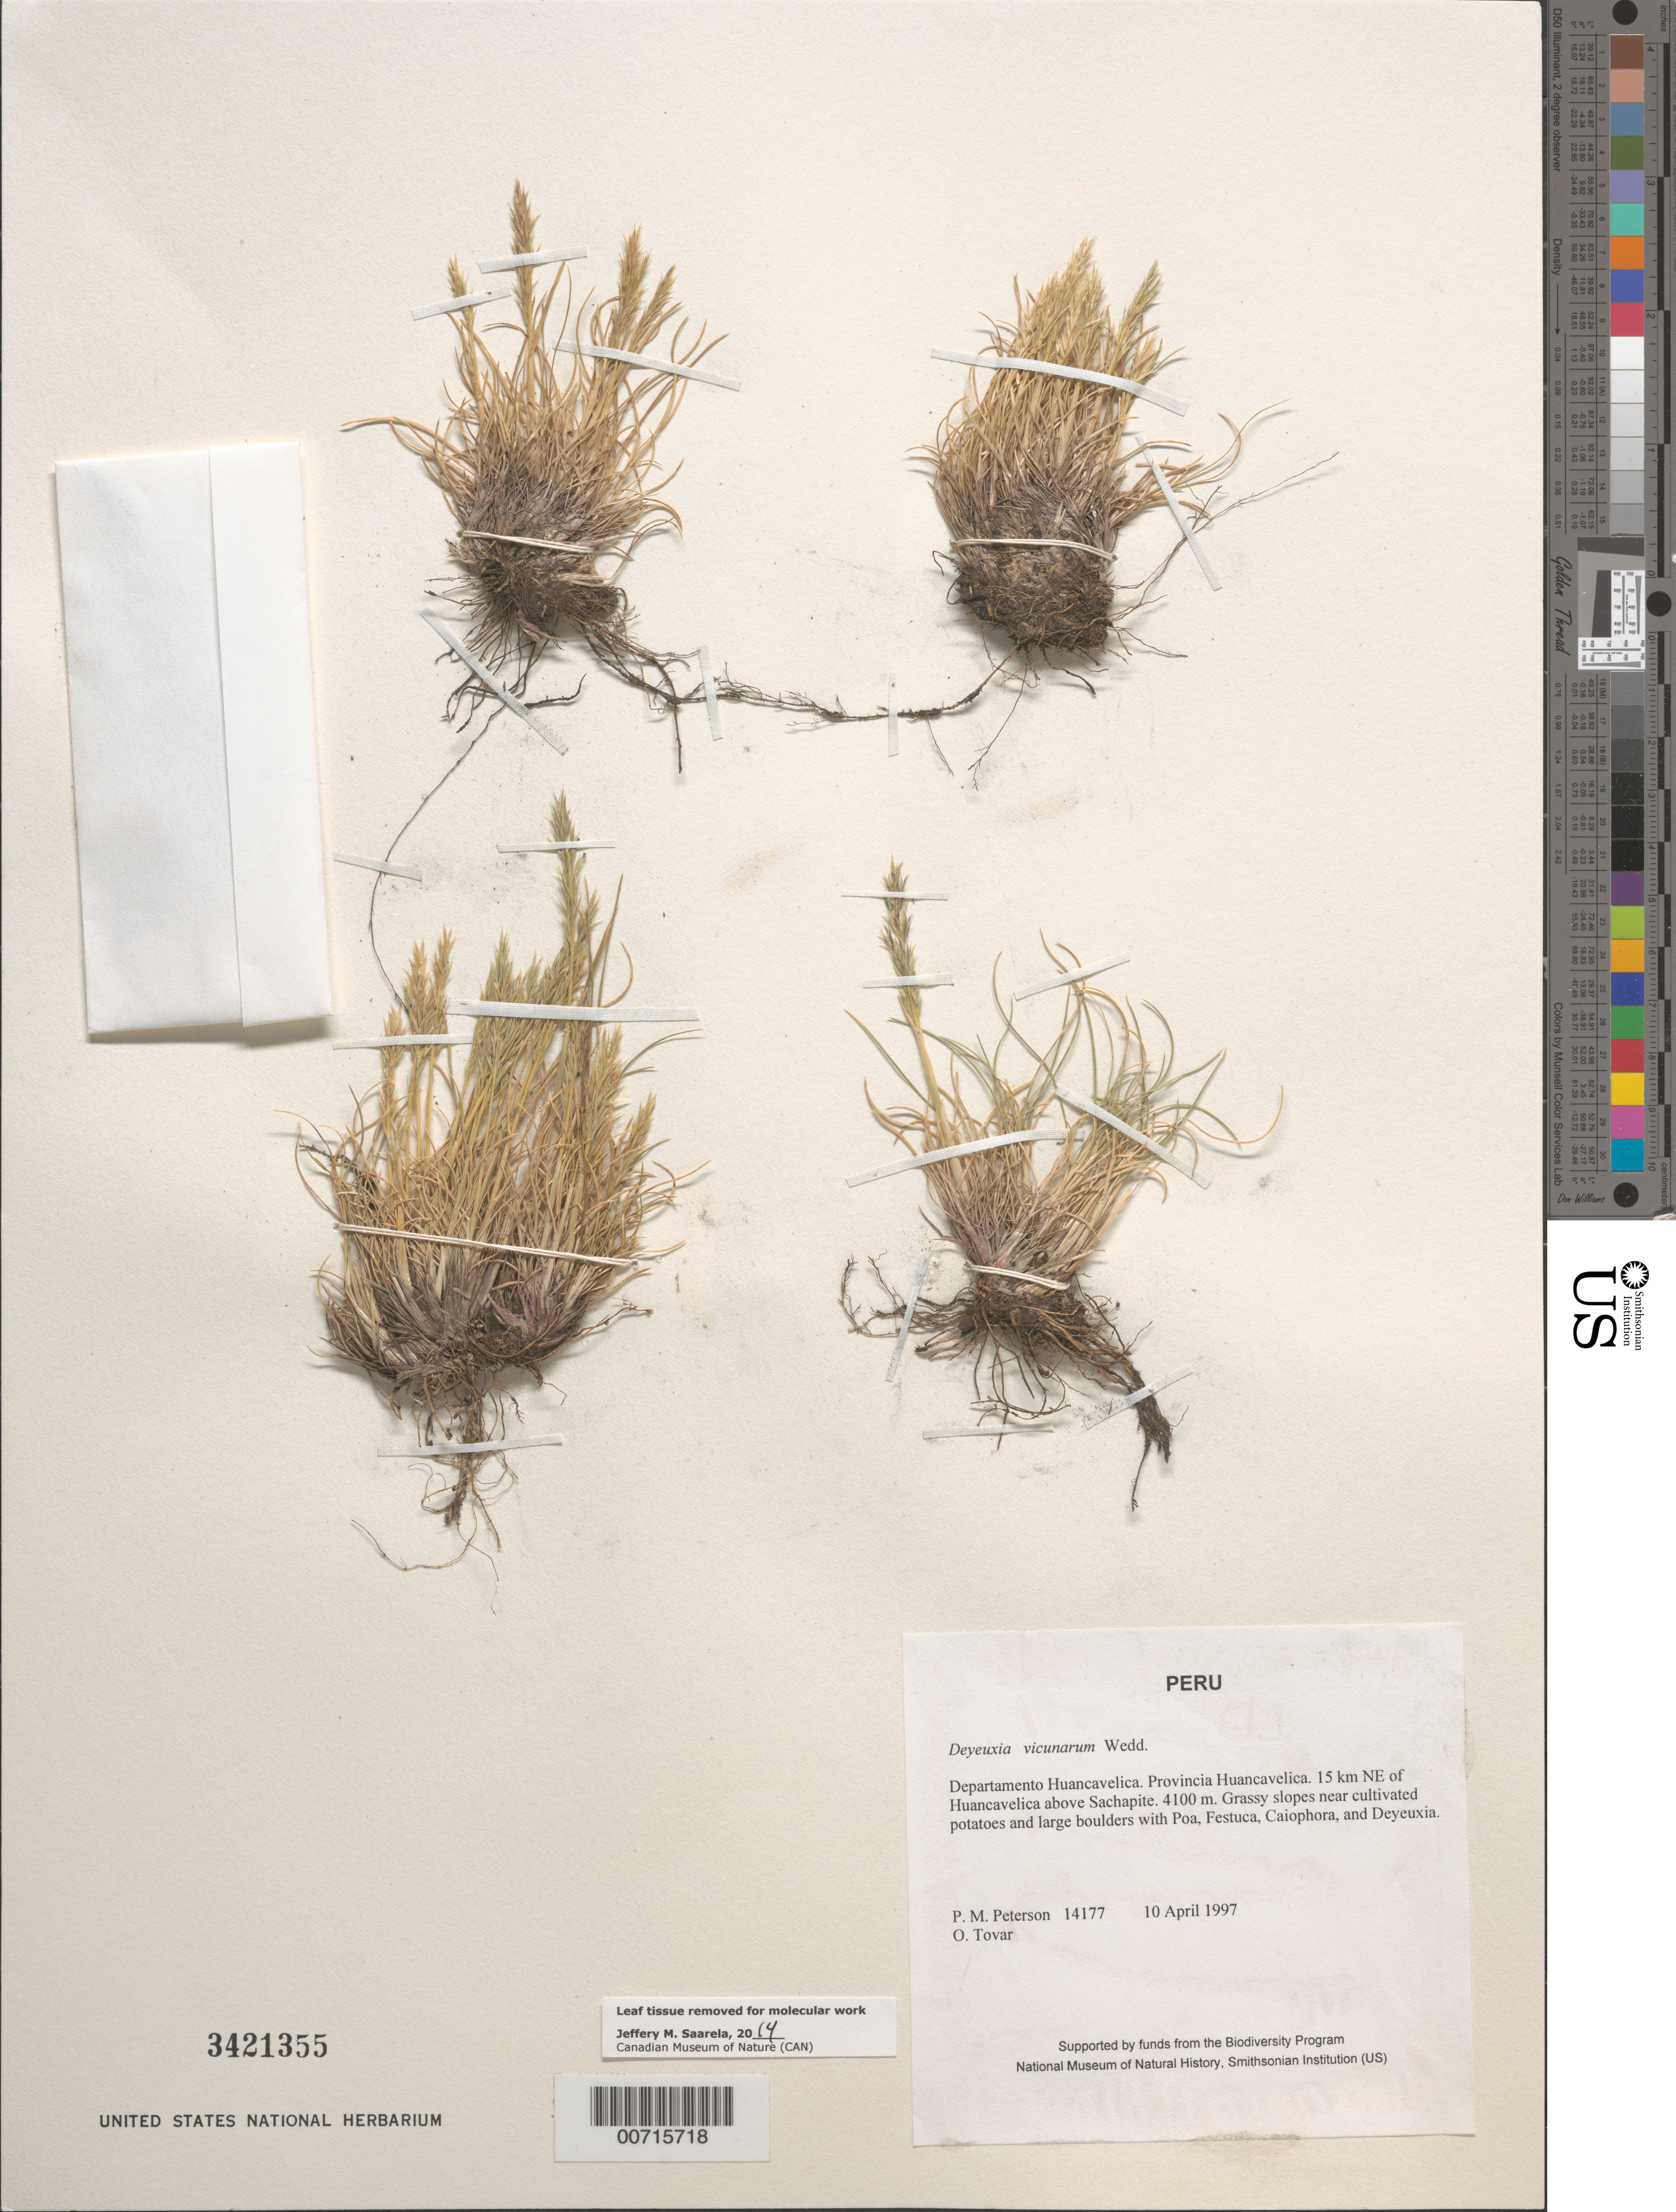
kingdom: Plantae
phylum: Tracheophyta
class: Liliopsida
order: Poales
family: Poaceae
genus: Calamagrostis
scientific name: Calamagrostis vicunarum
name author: (Wedd.) Pilg.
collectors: P. M. Peterson & Ó. Tovar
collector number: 14177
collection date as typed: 10 Apr 1997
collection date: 1997-04-10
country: Peru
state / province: Huancavelica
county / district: Huancavelica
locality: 15 km NE of Huancavelica above Sachapite.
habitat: Grassy slopes near cultivated potatoes and large boulders with Poa, Festuca, Caiophora, and Deyeuxia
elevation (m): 4100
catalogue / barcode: US 3421355